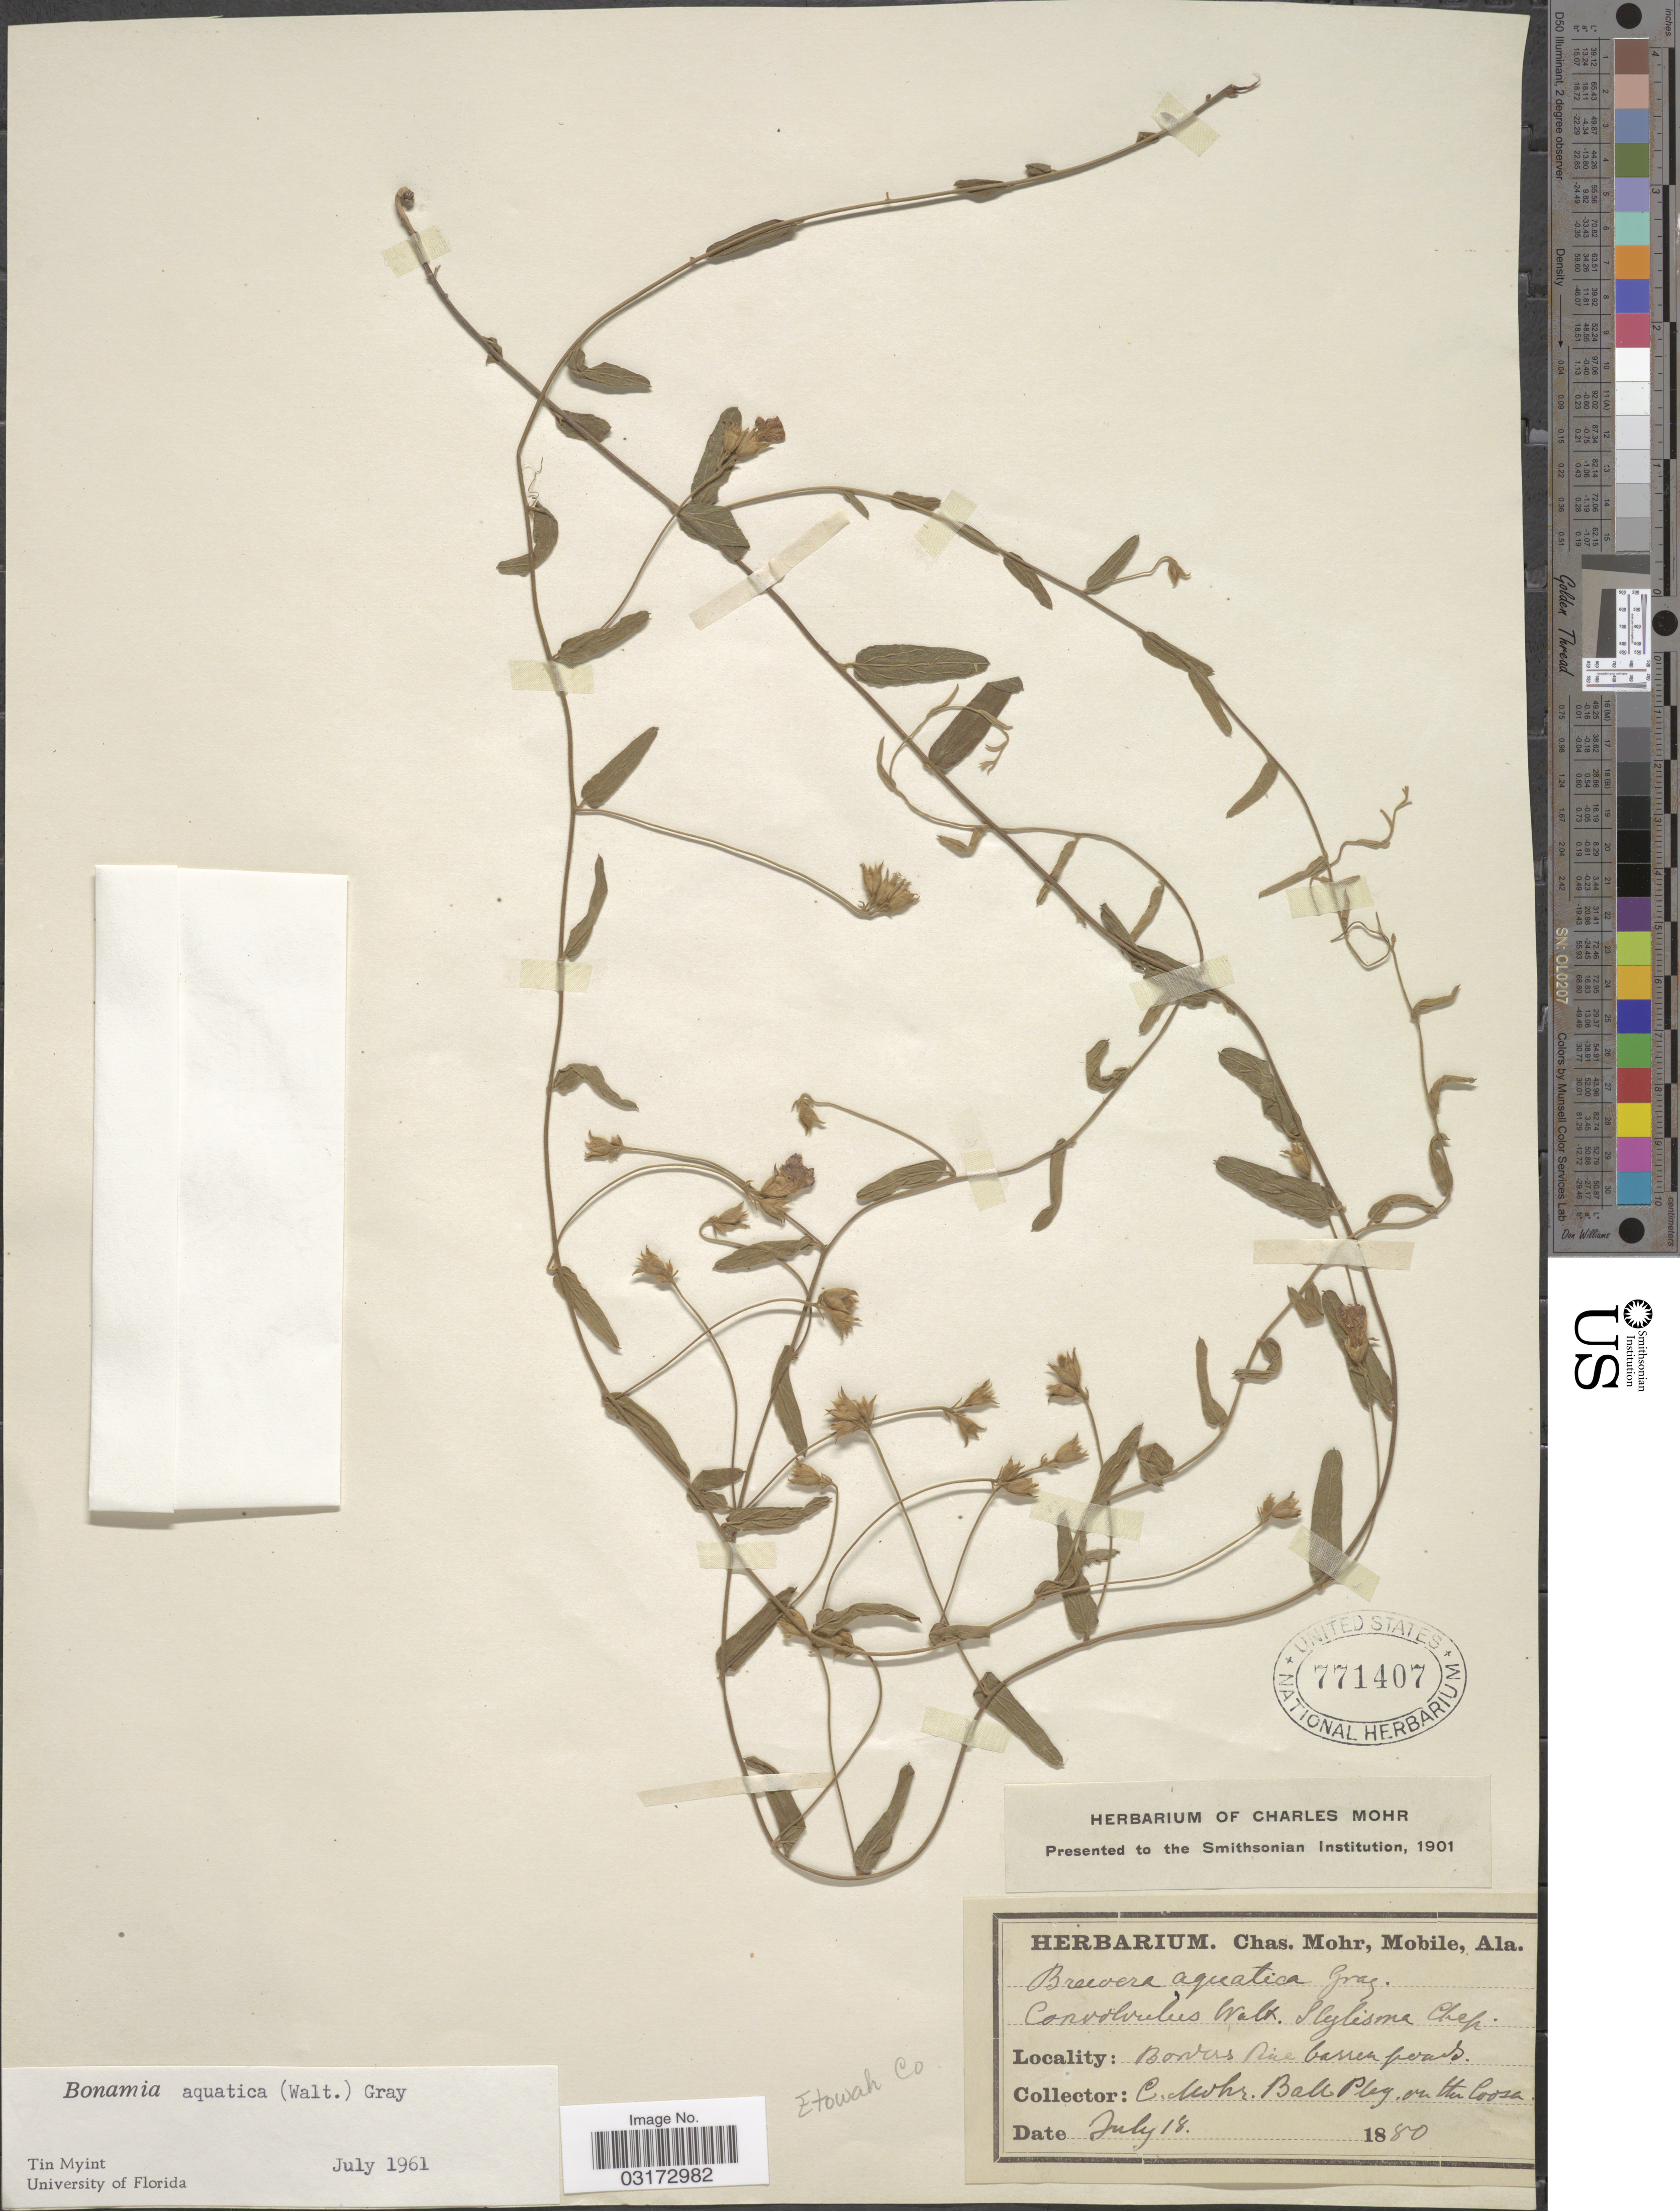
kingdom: Plantae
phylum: Tracheophyta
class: Magnoliopsida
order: Solanales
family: Convolvulaceae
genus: Stylisma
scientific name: Stylisma aquatica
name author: (Walter) Raf.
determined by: Strong, Mark T., (BOT), Smithsonian Institution - National Museum of Natural History (UNITED STATES)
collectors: Mohr, C. T. (herbarium)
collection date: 1880-07-18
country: United States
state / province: Alabama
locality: Etowah Co. Ball Play on the Coosa.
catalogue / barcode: US 771407